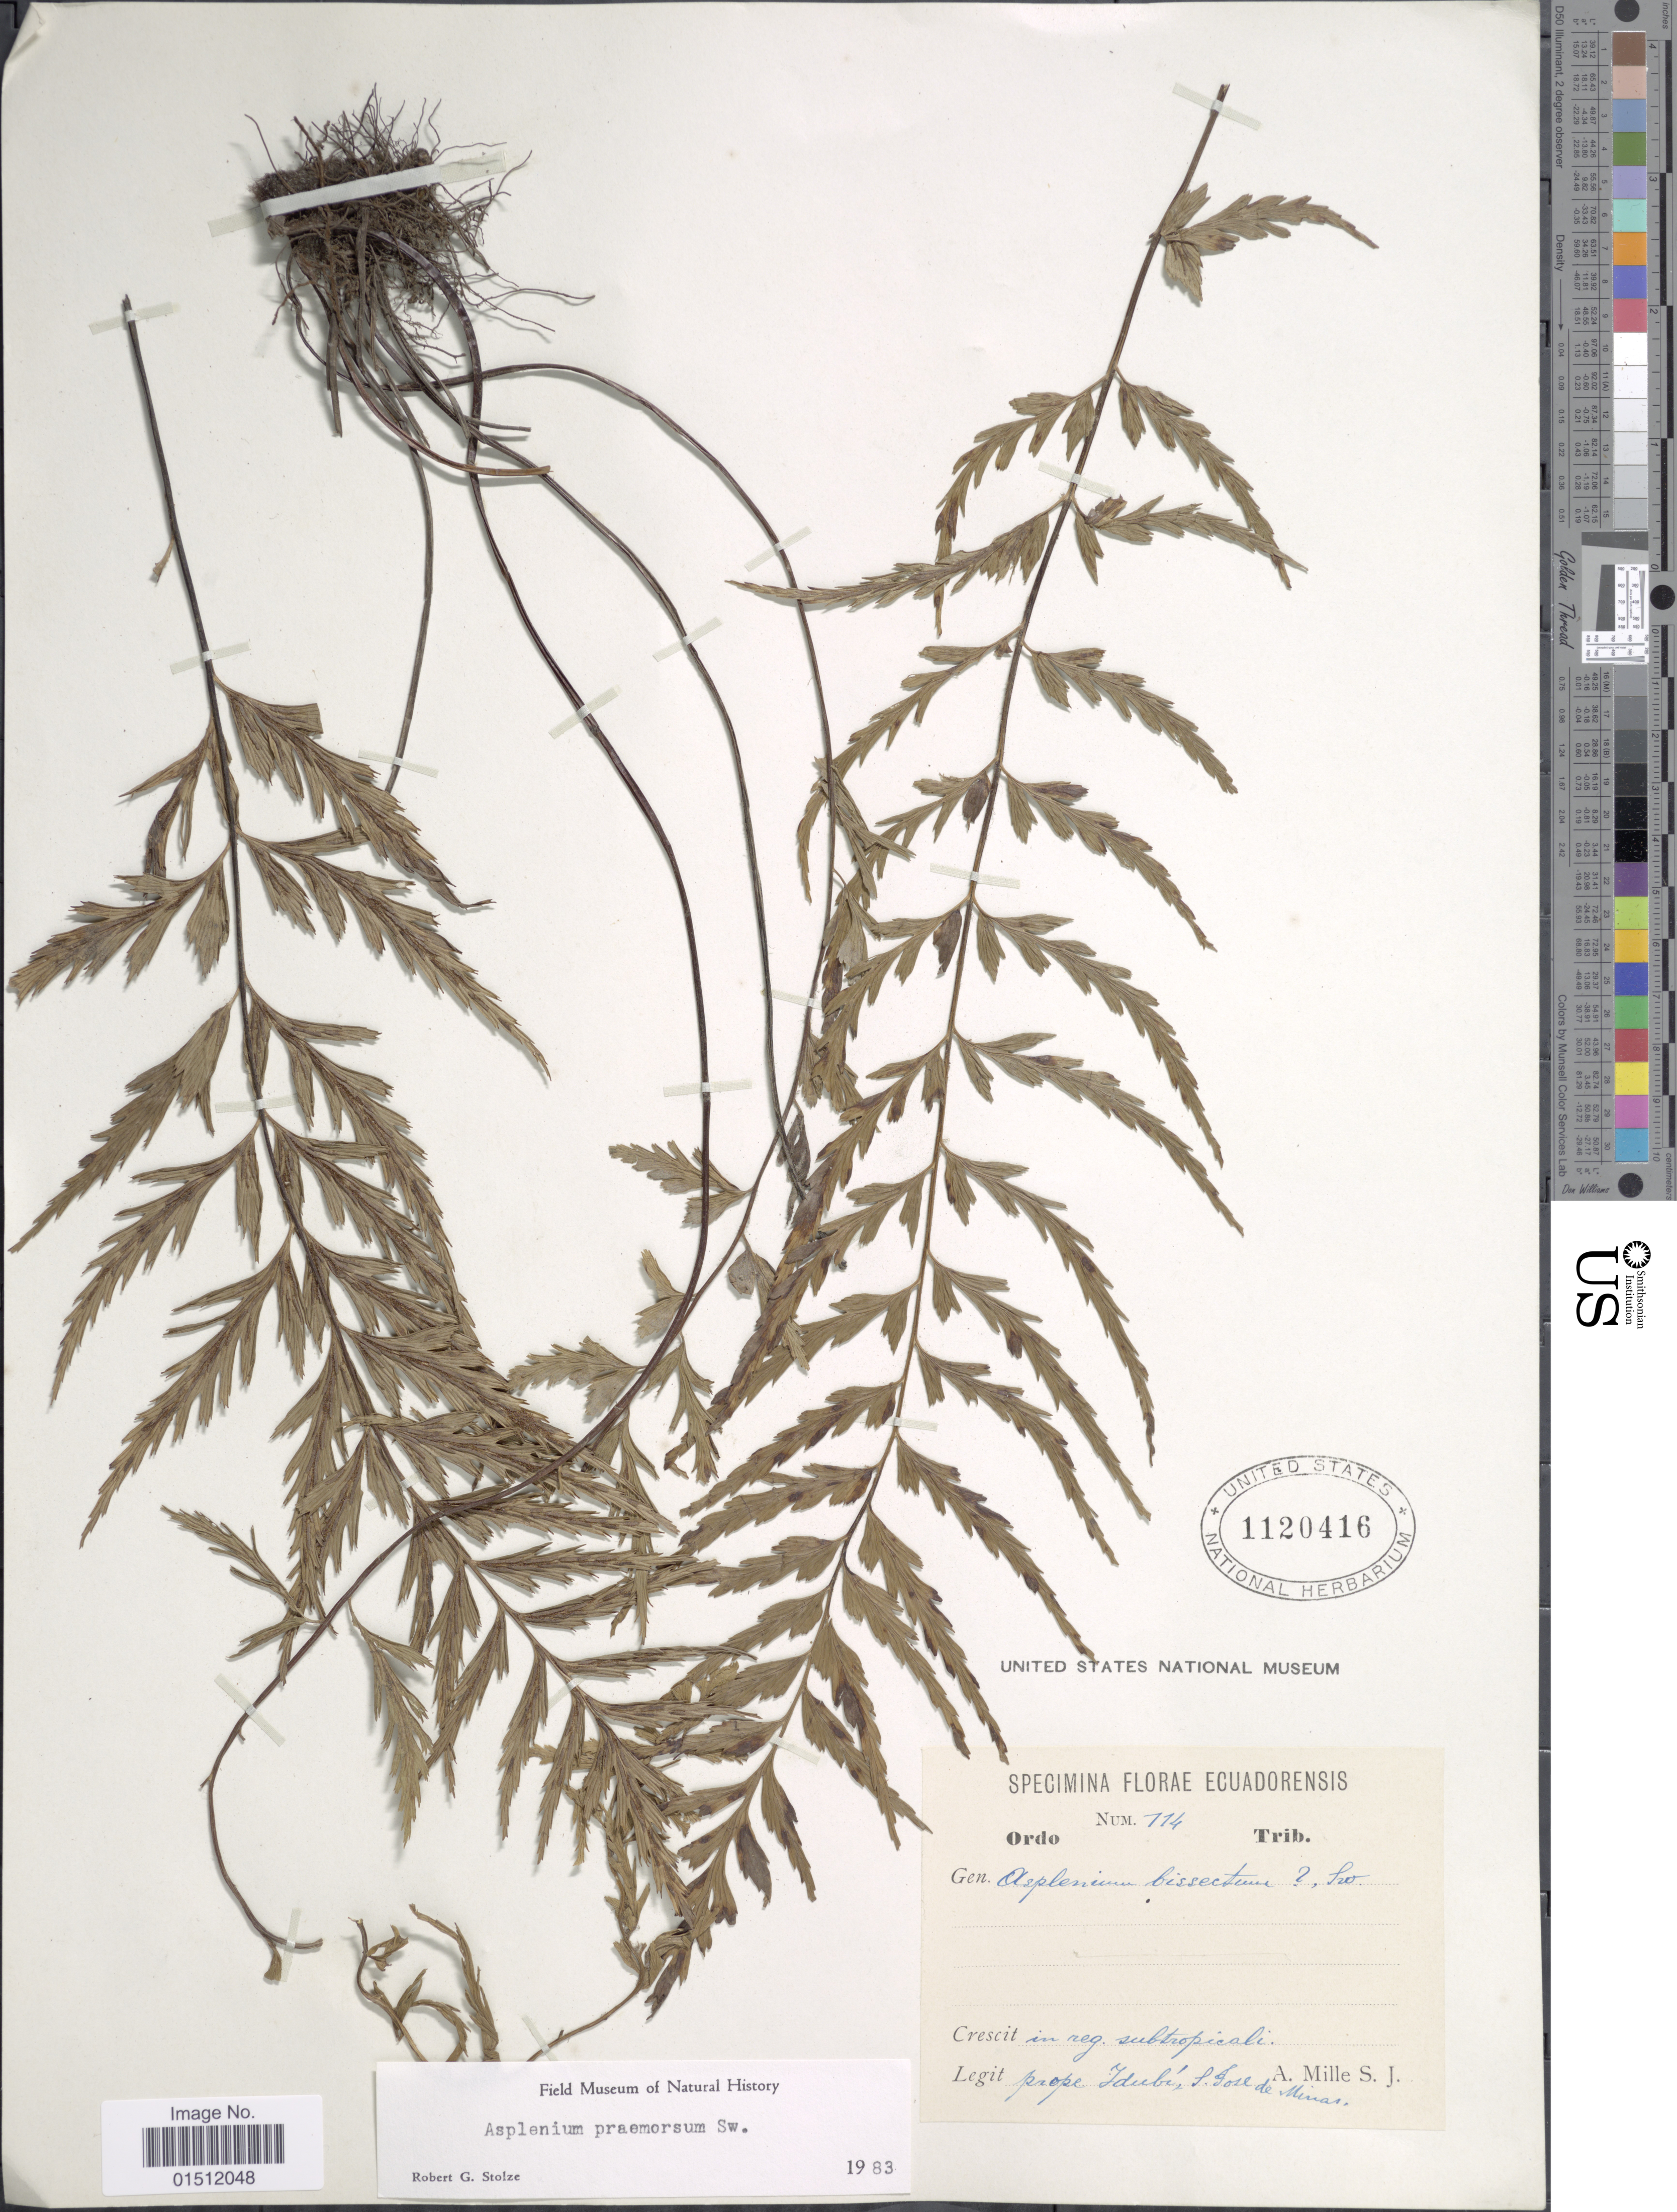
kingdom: Plantae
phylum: Tracheophyta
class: Polypodiopsida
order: Polypodiales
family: Aspleniaceae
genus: Asplenium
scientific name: Asplenium praemorsum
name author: Sw.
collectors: A. Mille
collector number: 114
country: Ecuador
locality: prope Ydubi, S. Jose de Minas.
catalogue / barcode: US 1120416